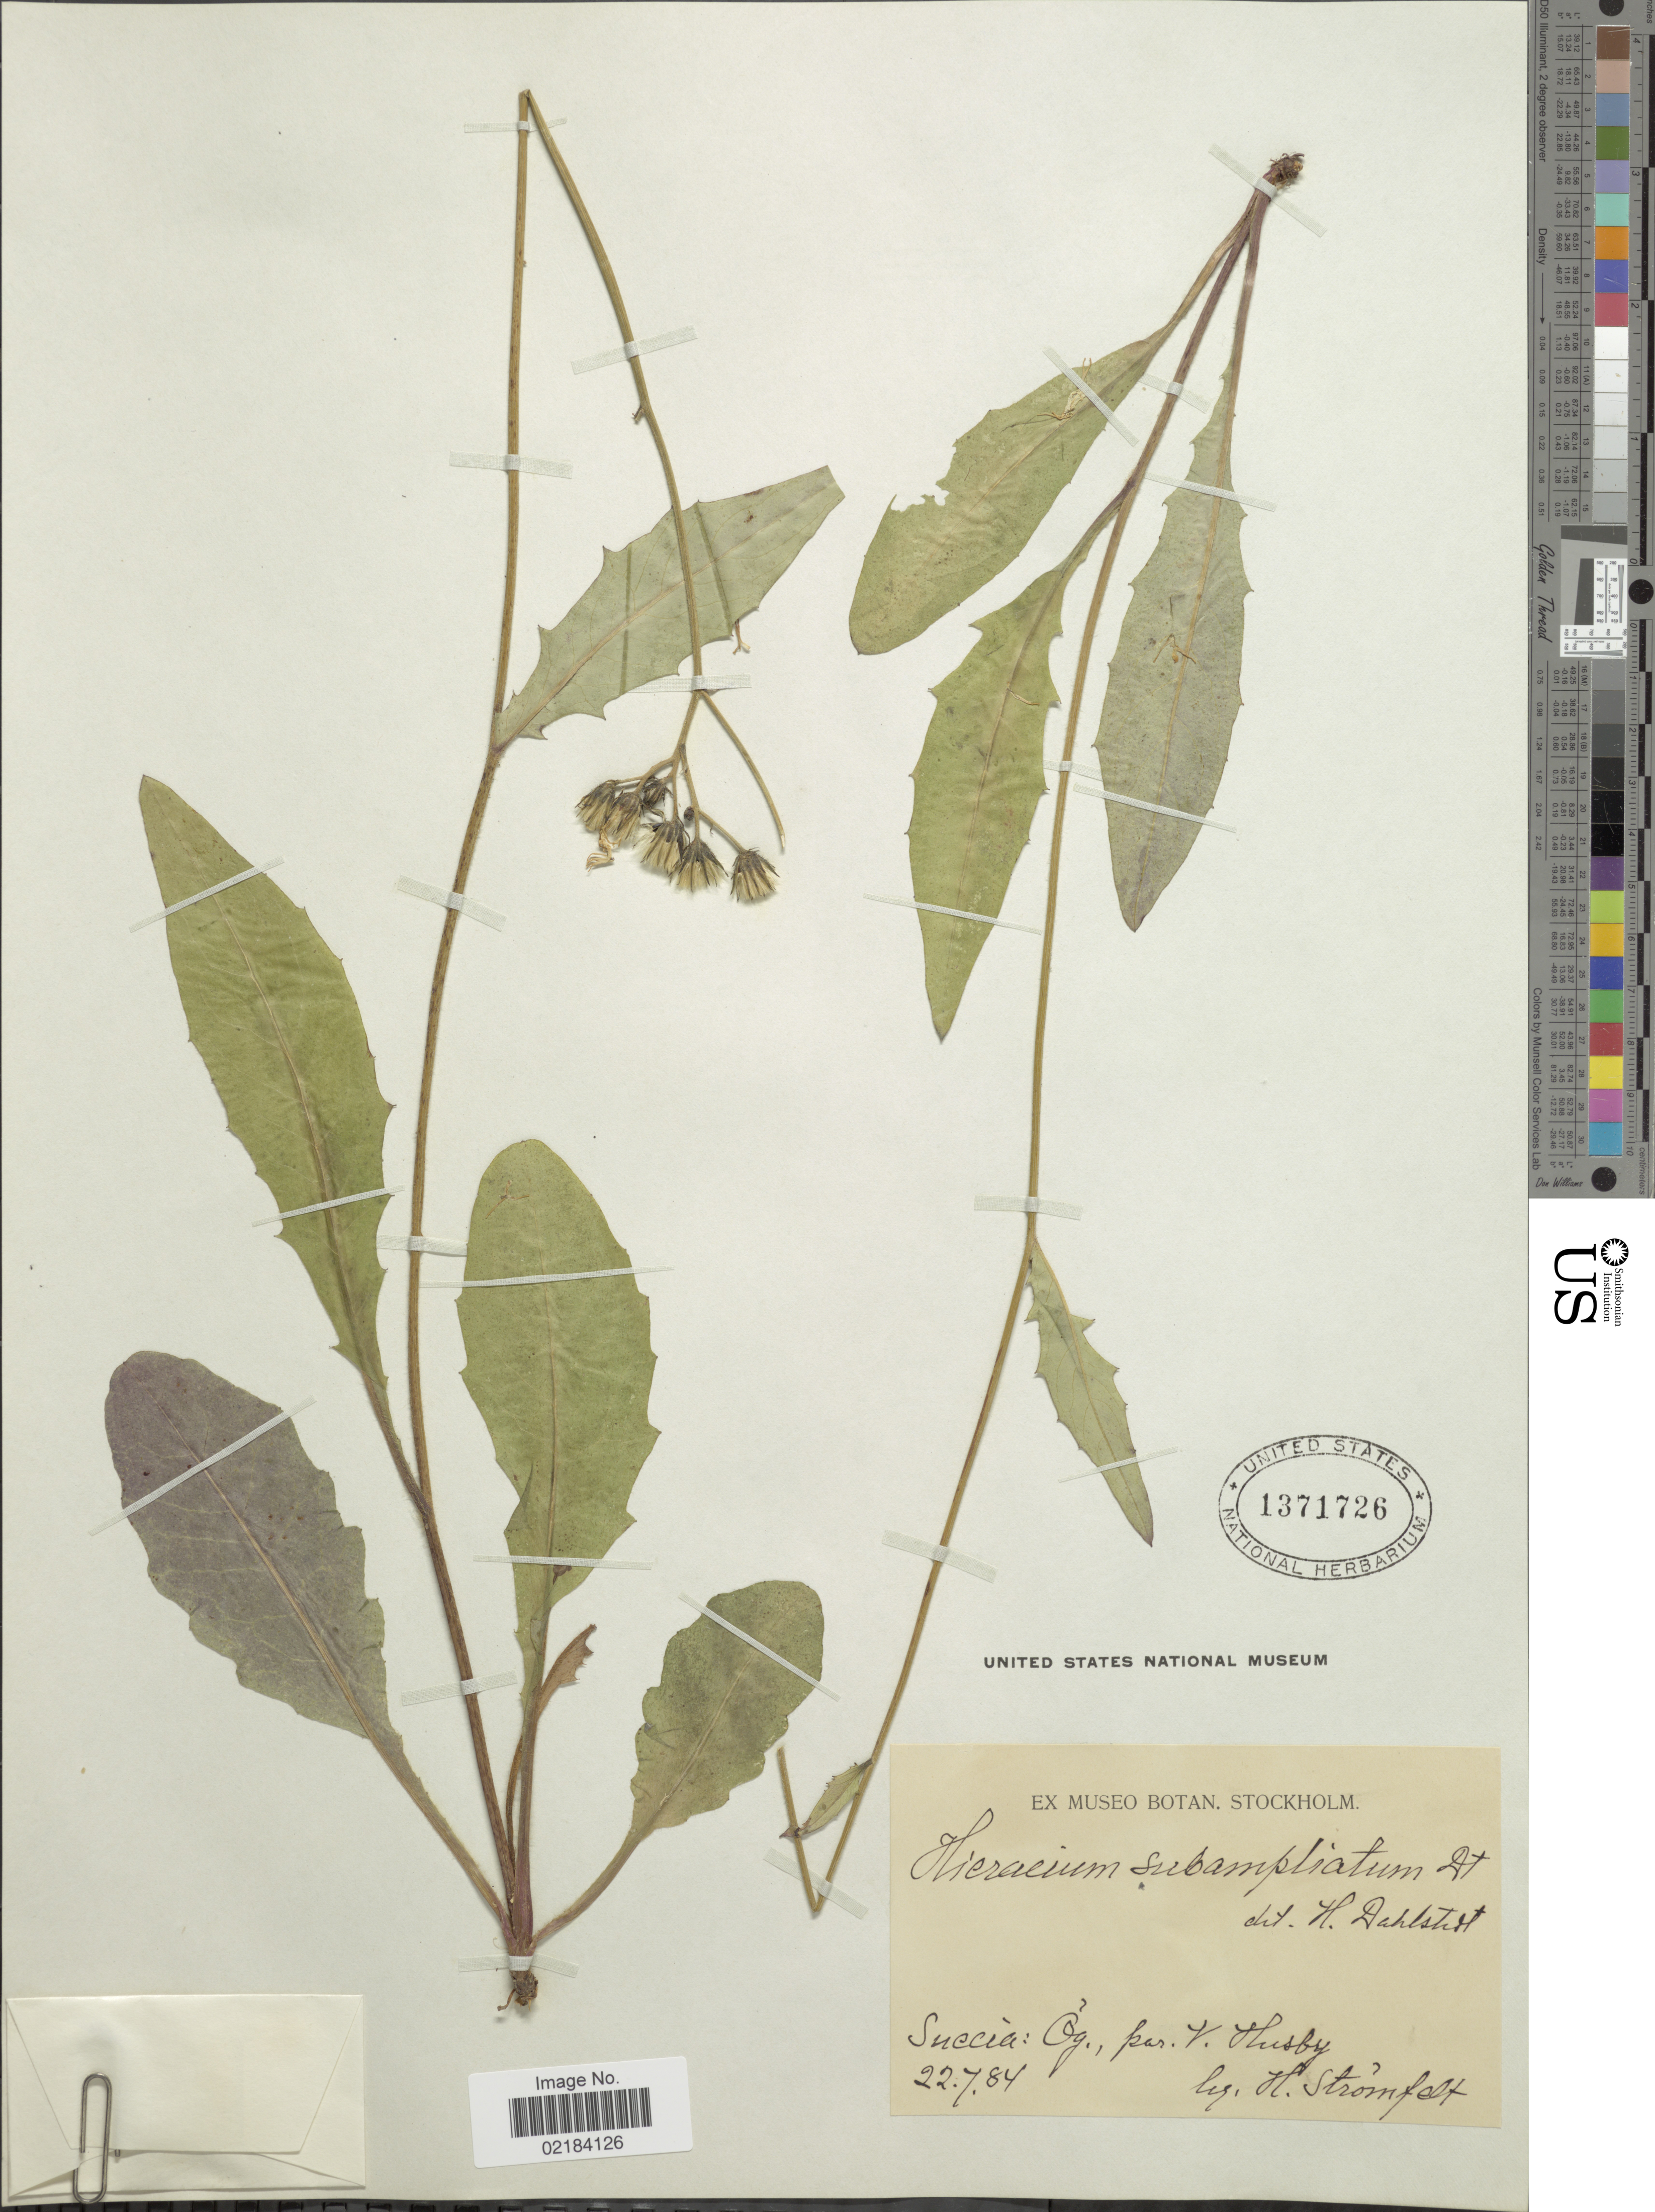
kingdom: Plantae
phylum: Tracheophyta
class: Magnoliopsida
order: Asterales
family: Asteraceae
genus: Hieracium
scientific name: Hieracium lachenalii subsp. subamplicatum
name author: (Dahlst.) Zahn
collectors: H. Stromfelt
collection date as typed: Transcribed d/m/y: 22/7/84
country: Sweden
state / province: Östergötland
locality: Par. V. Husby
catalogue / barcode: US 1371726